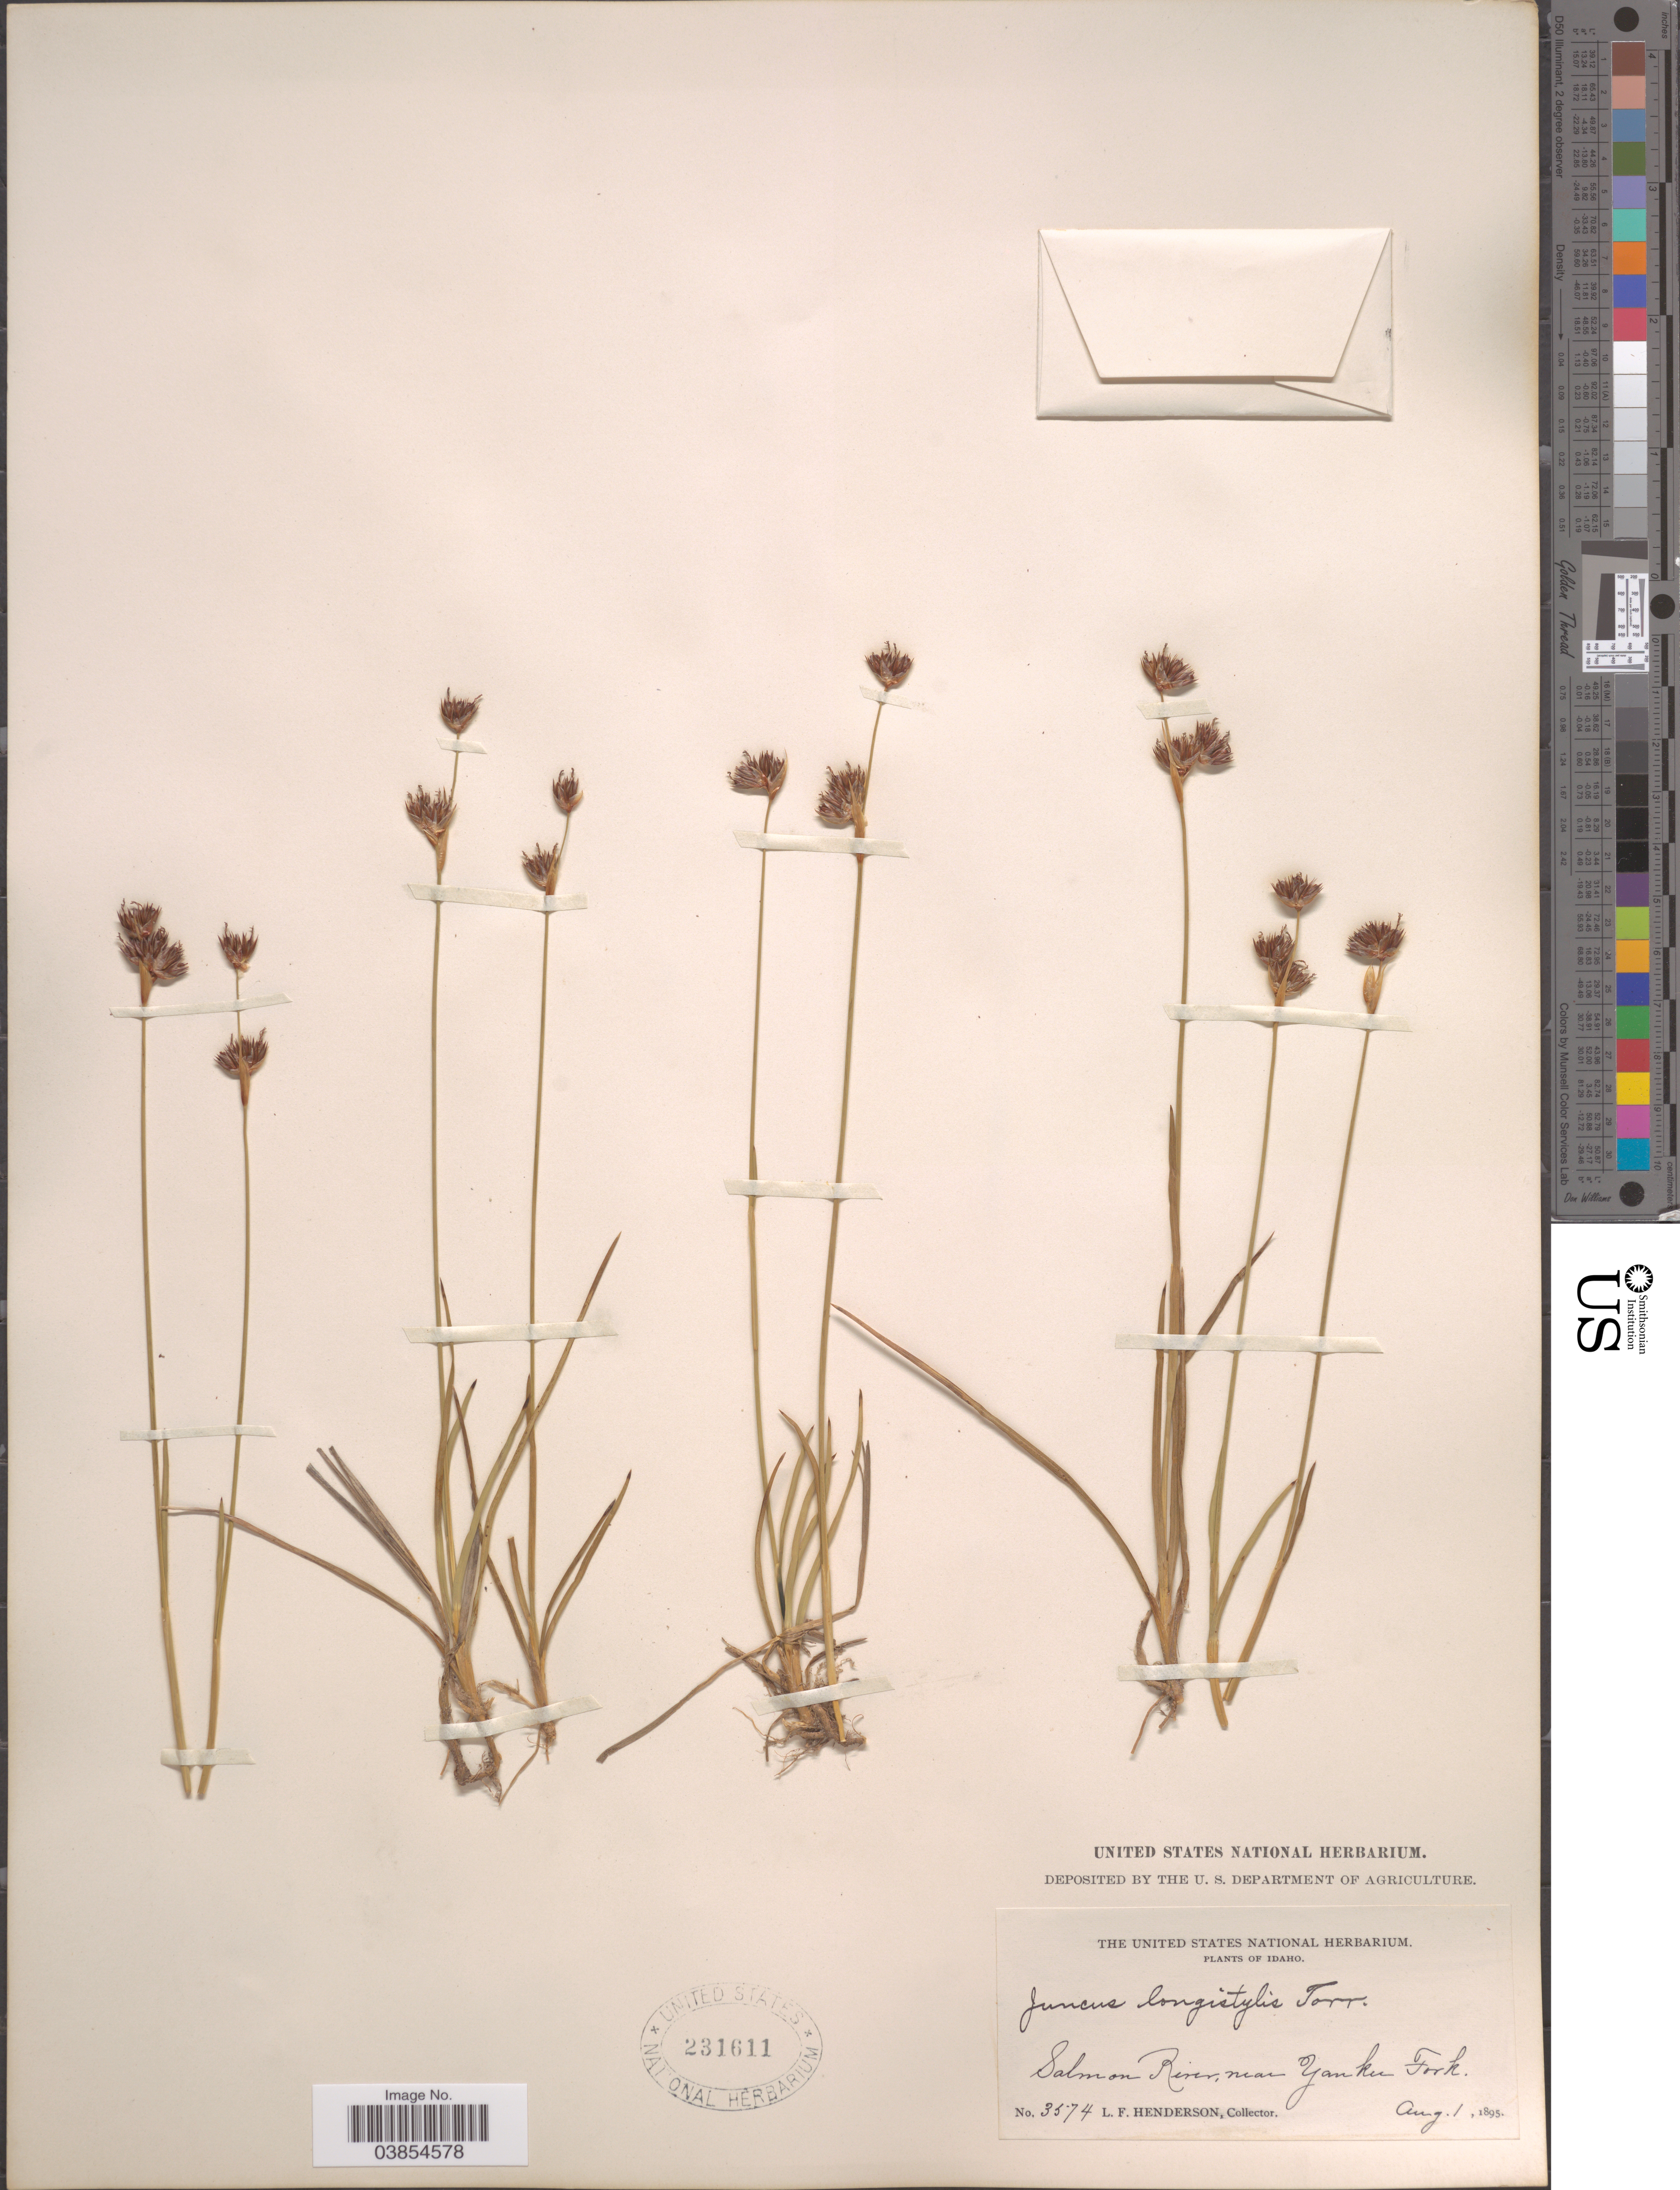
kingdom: Plantae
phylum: Tracheophyta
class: Liliopsida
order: Poales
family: Juncaceae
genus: Juncus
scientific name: Juncus longistylis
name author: Torr.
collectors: L. Henderson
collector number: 3574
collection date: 1895-08-01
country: United States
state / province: Idaho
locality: Salmon River, near Yankee Fork.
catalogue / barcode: US 231611